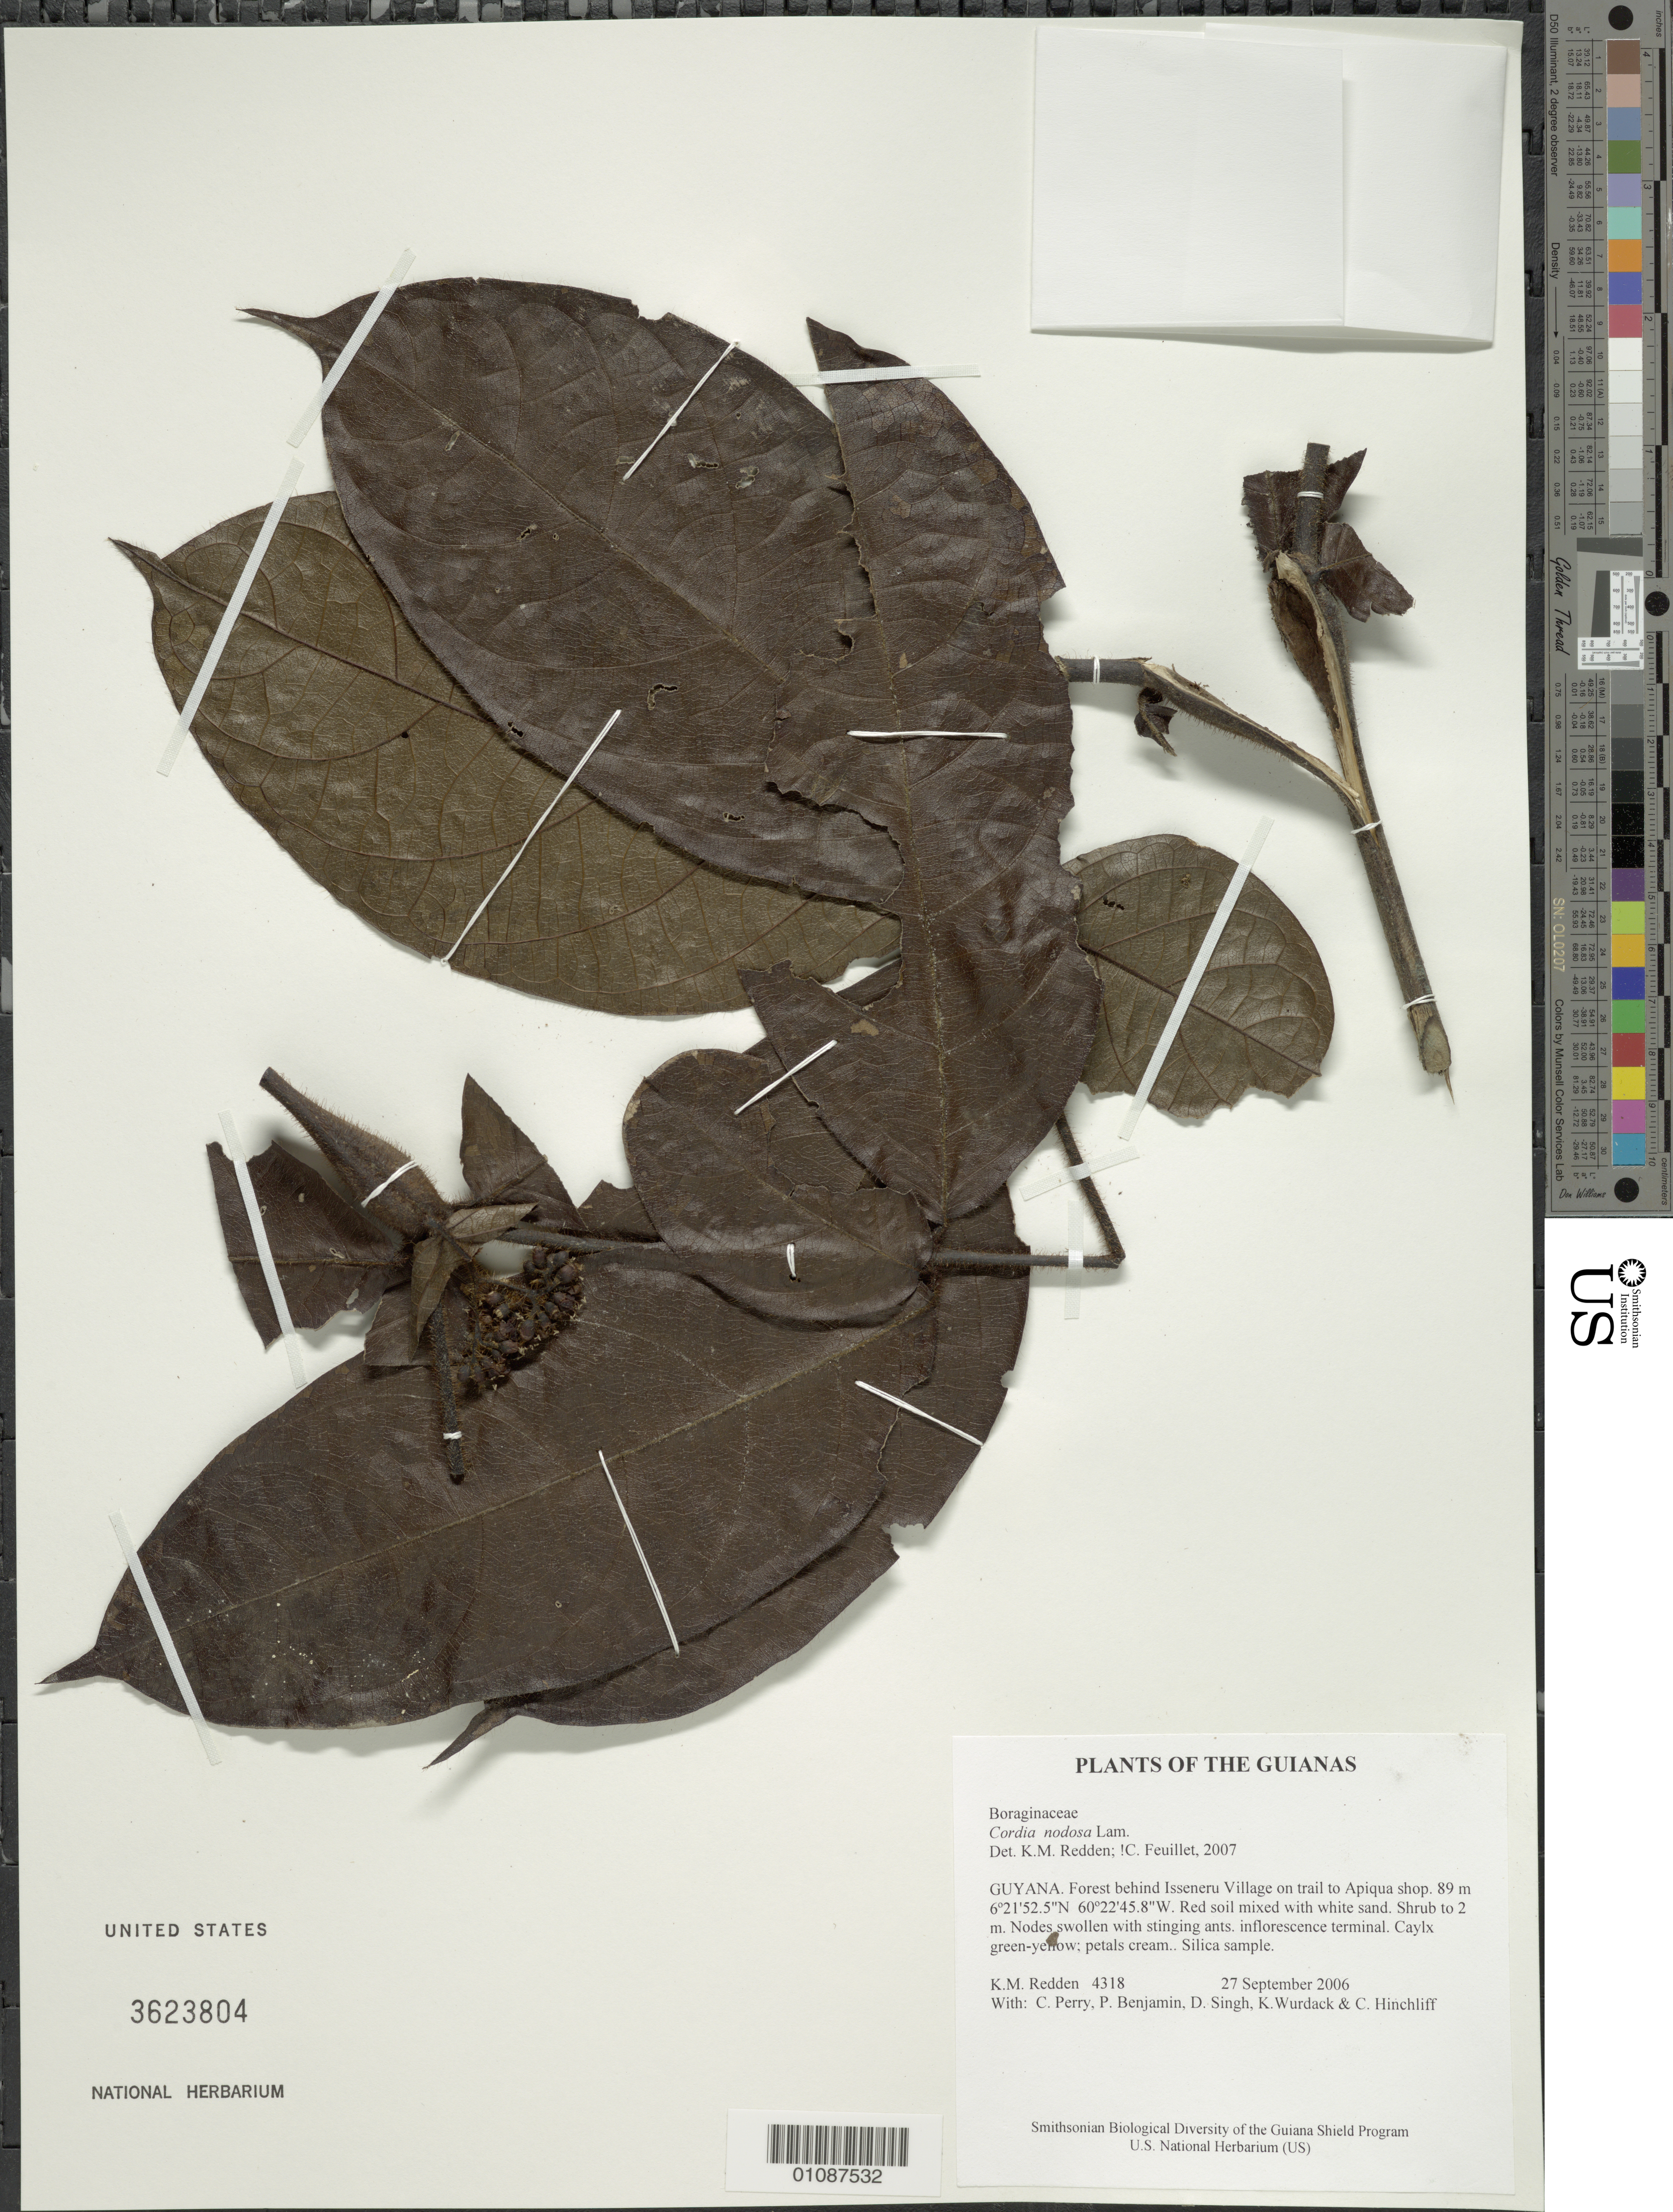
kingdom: Plantae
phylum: Tracheophyta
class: Magnoliopsida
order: Boraginales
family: Cordiaceae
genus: Cordia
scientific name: Cordia nodosa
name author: Lam.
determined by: Feuillet, C.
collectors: K. M. Redden, C. Perry, P. Benjamin, D. Singh, K. Wurdack & C. E. Hinchliff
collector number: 4318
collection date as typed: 27 September 2006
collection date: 2006-09-27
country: Guyana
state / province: Cuyuni-Mazaruni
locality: Forest behind Isseneru Village on trail to Apiqua shop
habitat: Red soil mixed with white sand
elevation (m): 89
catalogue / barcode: US 3623804